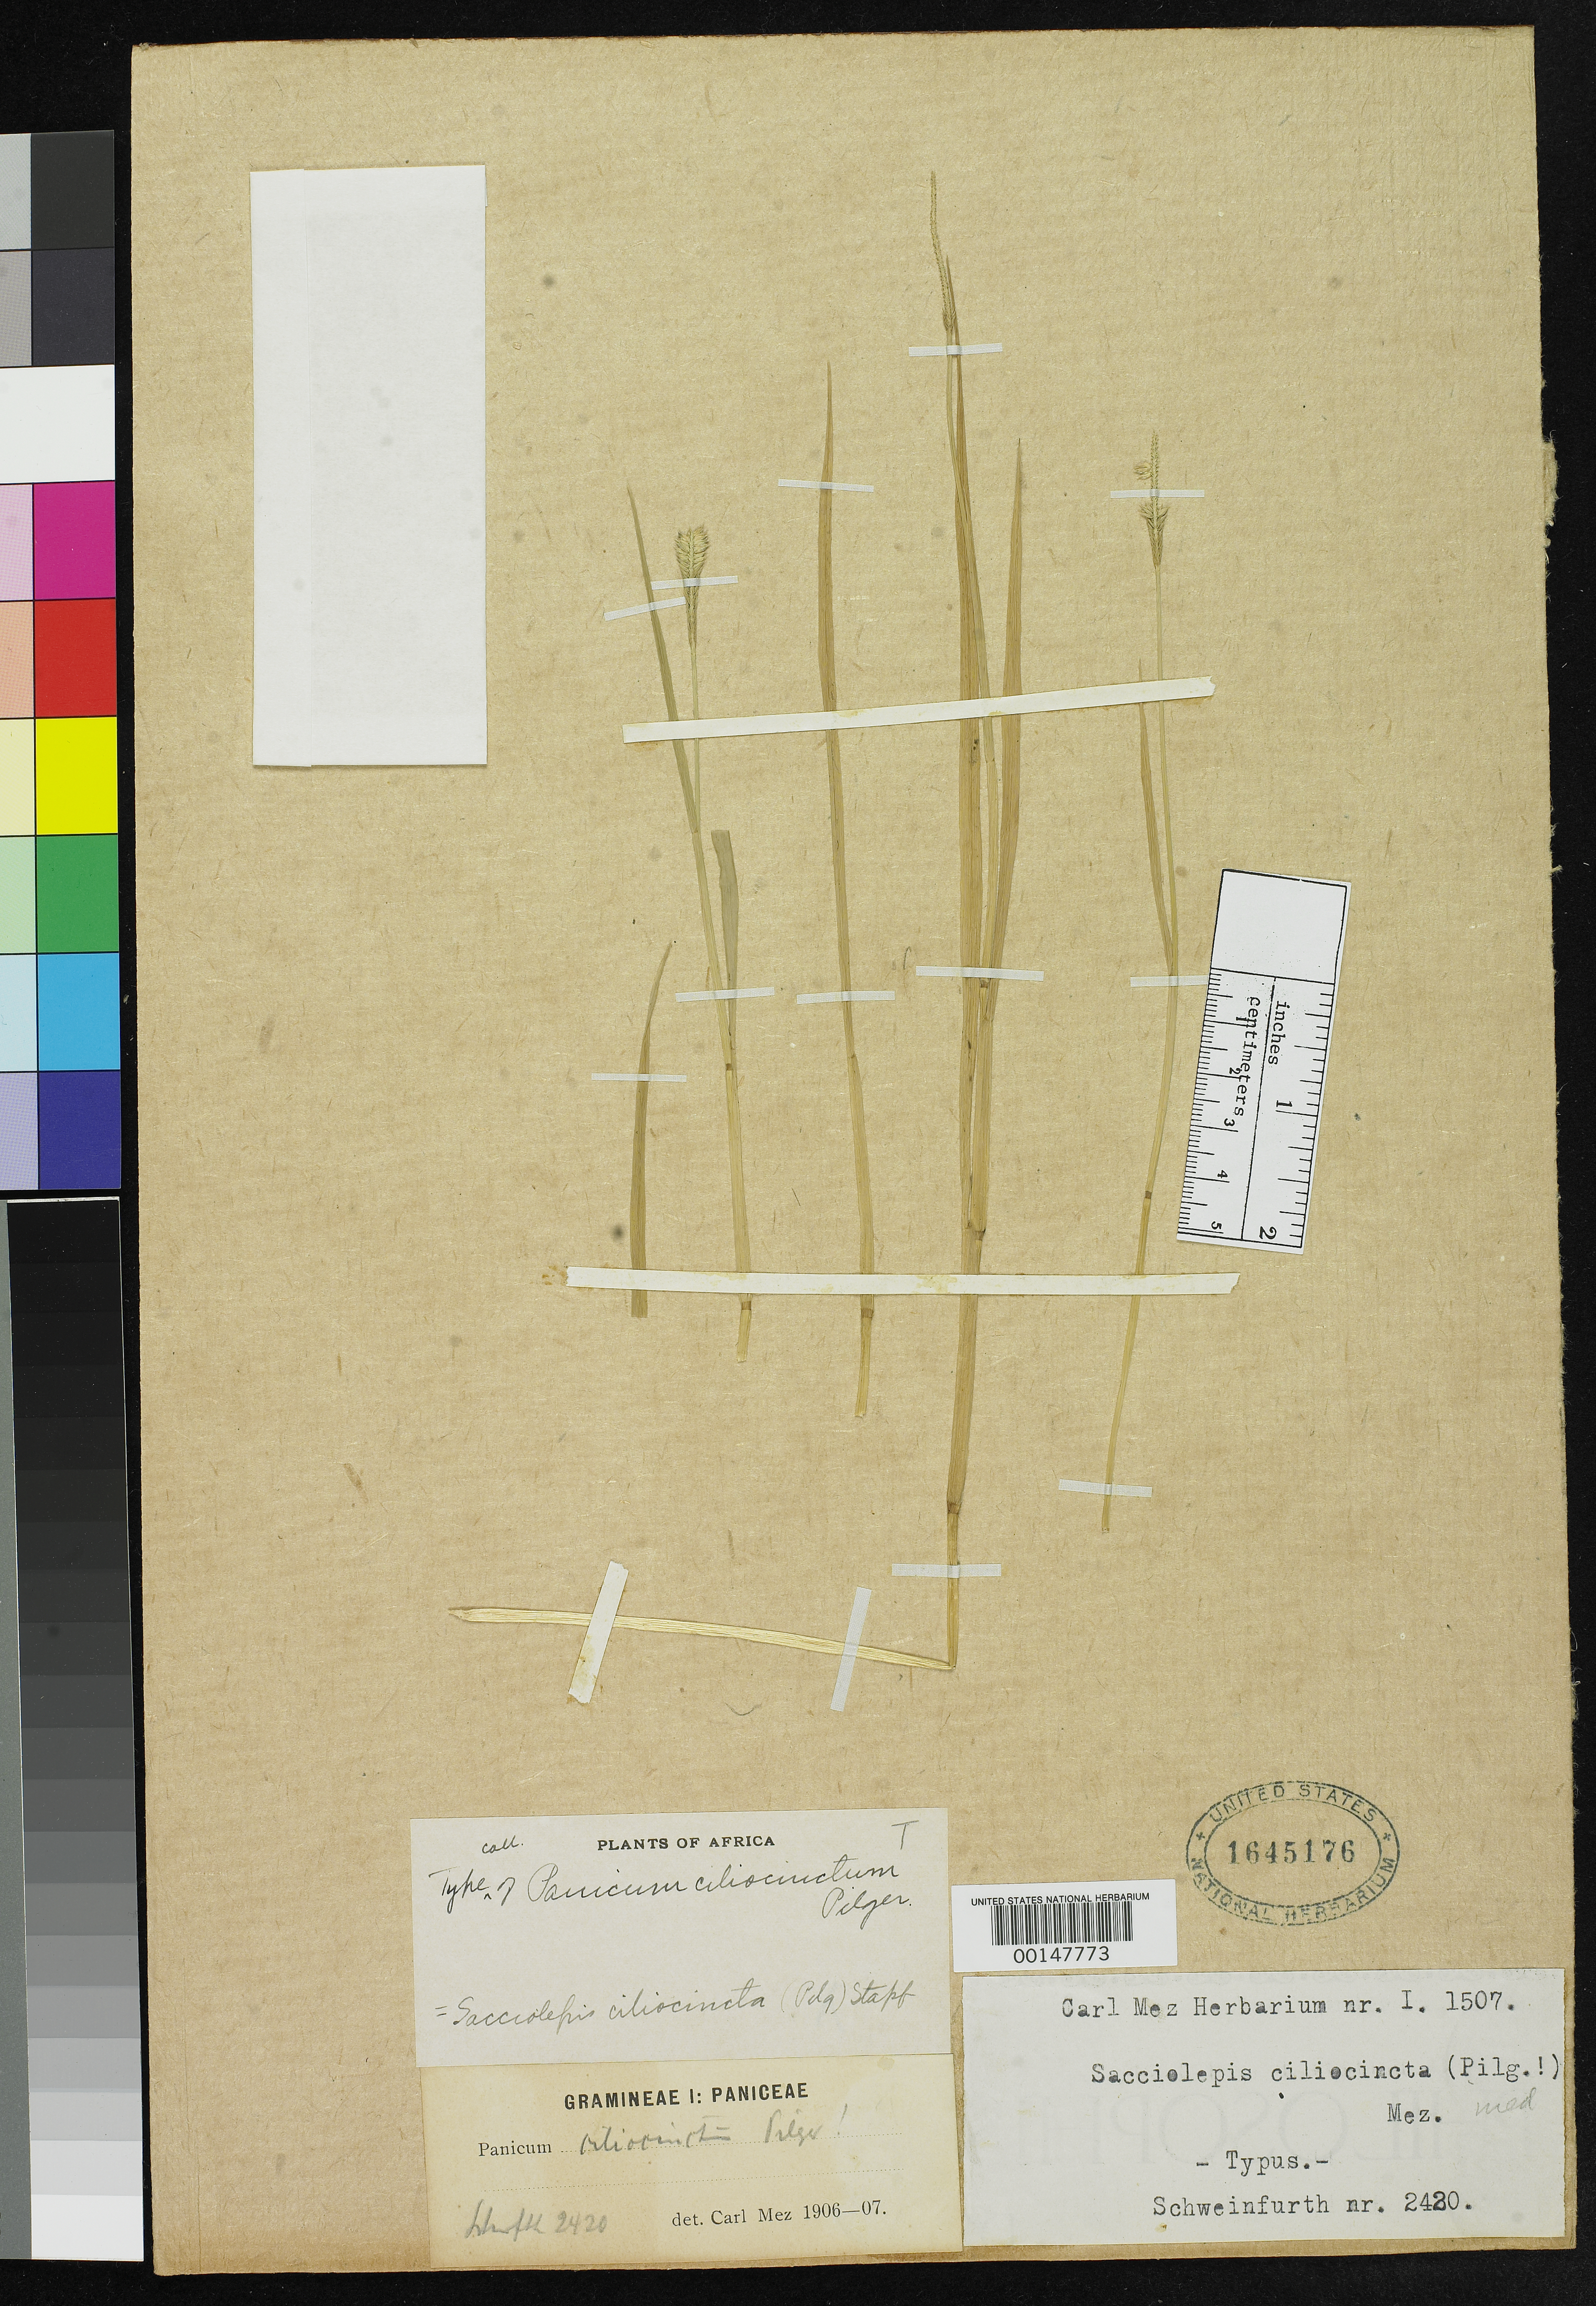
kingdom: Plantae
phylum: Tracheophyta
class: Liliopsida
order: Poales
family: Poaceae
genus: Panicum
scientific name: Panicum ciliocinctum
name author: Pilg.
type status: Isotype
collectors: G. A. Schweinfurth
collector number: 2420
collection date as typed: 1869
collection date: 1869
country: Sudan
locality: Central Africa, Ghasal-Quellengebiet, Seriba-Ghattas.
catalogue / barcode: US 1645176